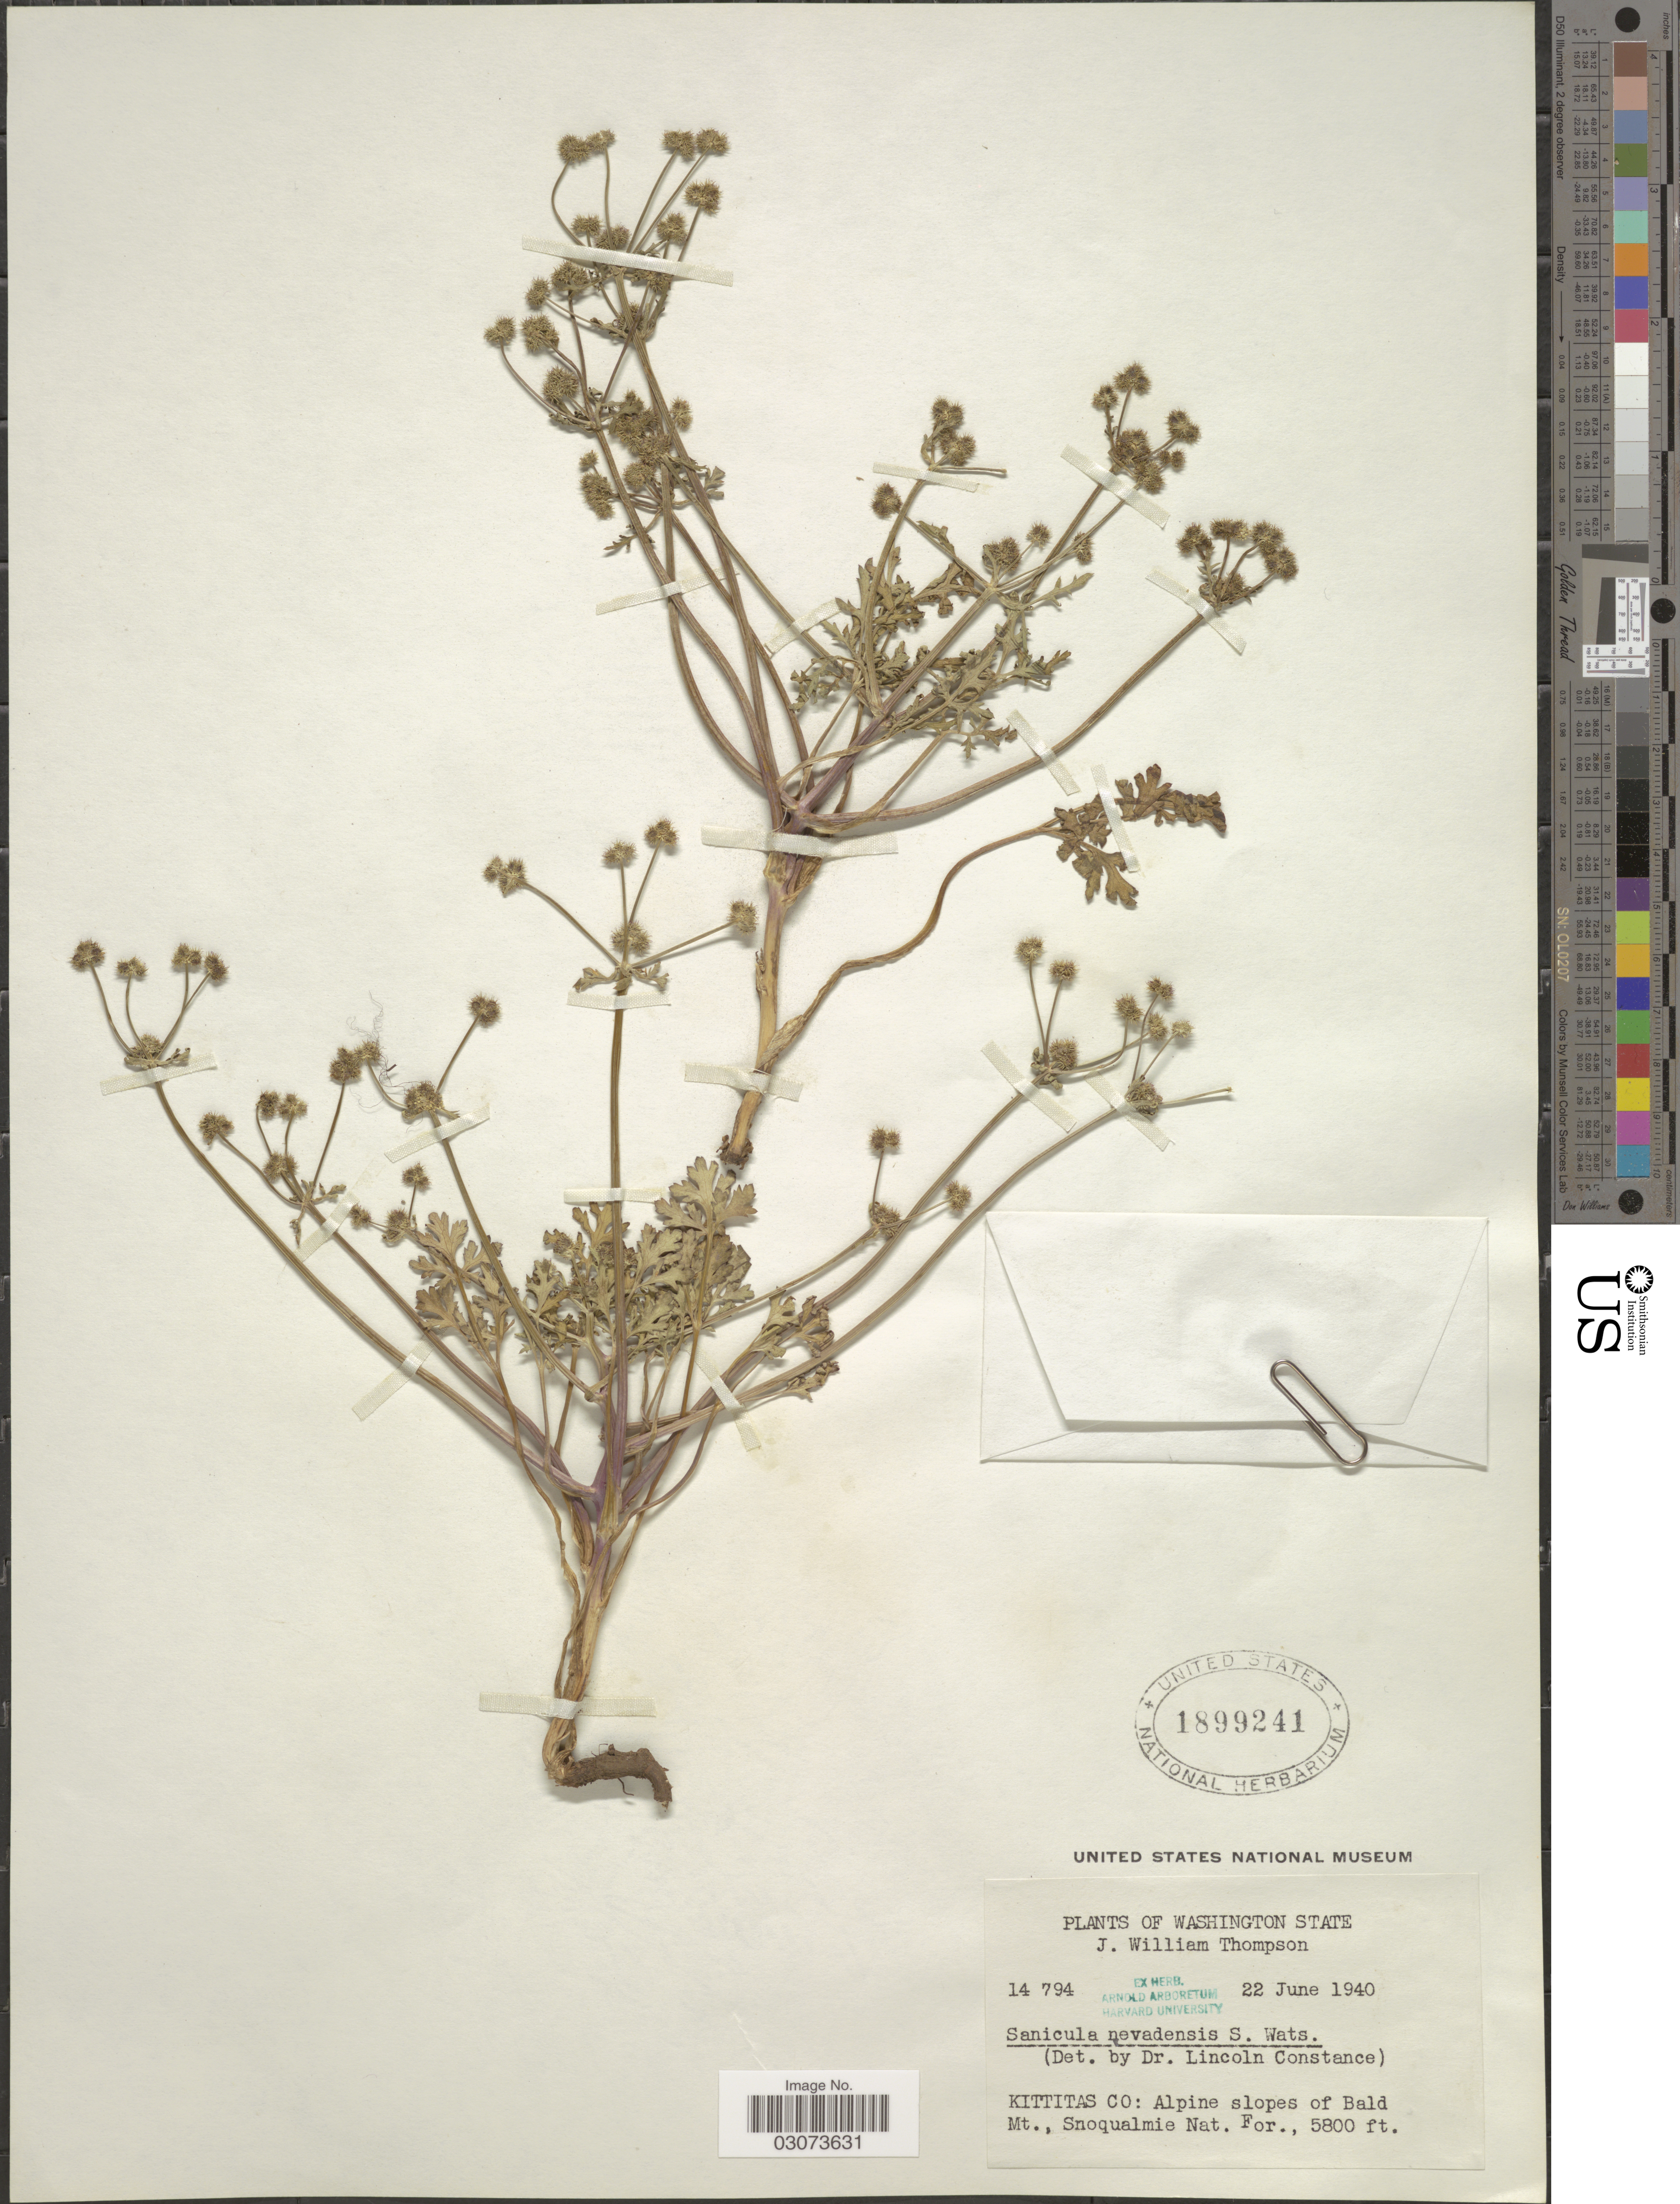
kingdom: Plantae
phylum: Tracheophyta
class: Magnoliopsida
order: Apiales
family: Apiaceae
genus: Sanicula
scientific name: Sanicula graveolens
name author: Poepp. ex DC.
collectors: J. W. Thompson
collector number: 14794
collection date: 1940-06-22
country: United States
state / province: Washington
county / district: Kittitas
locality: Kittitas Co: Alpine slopes of Bald Mt., Snoqualmie Nat. For.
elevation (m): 1768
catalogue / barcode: US 1899241